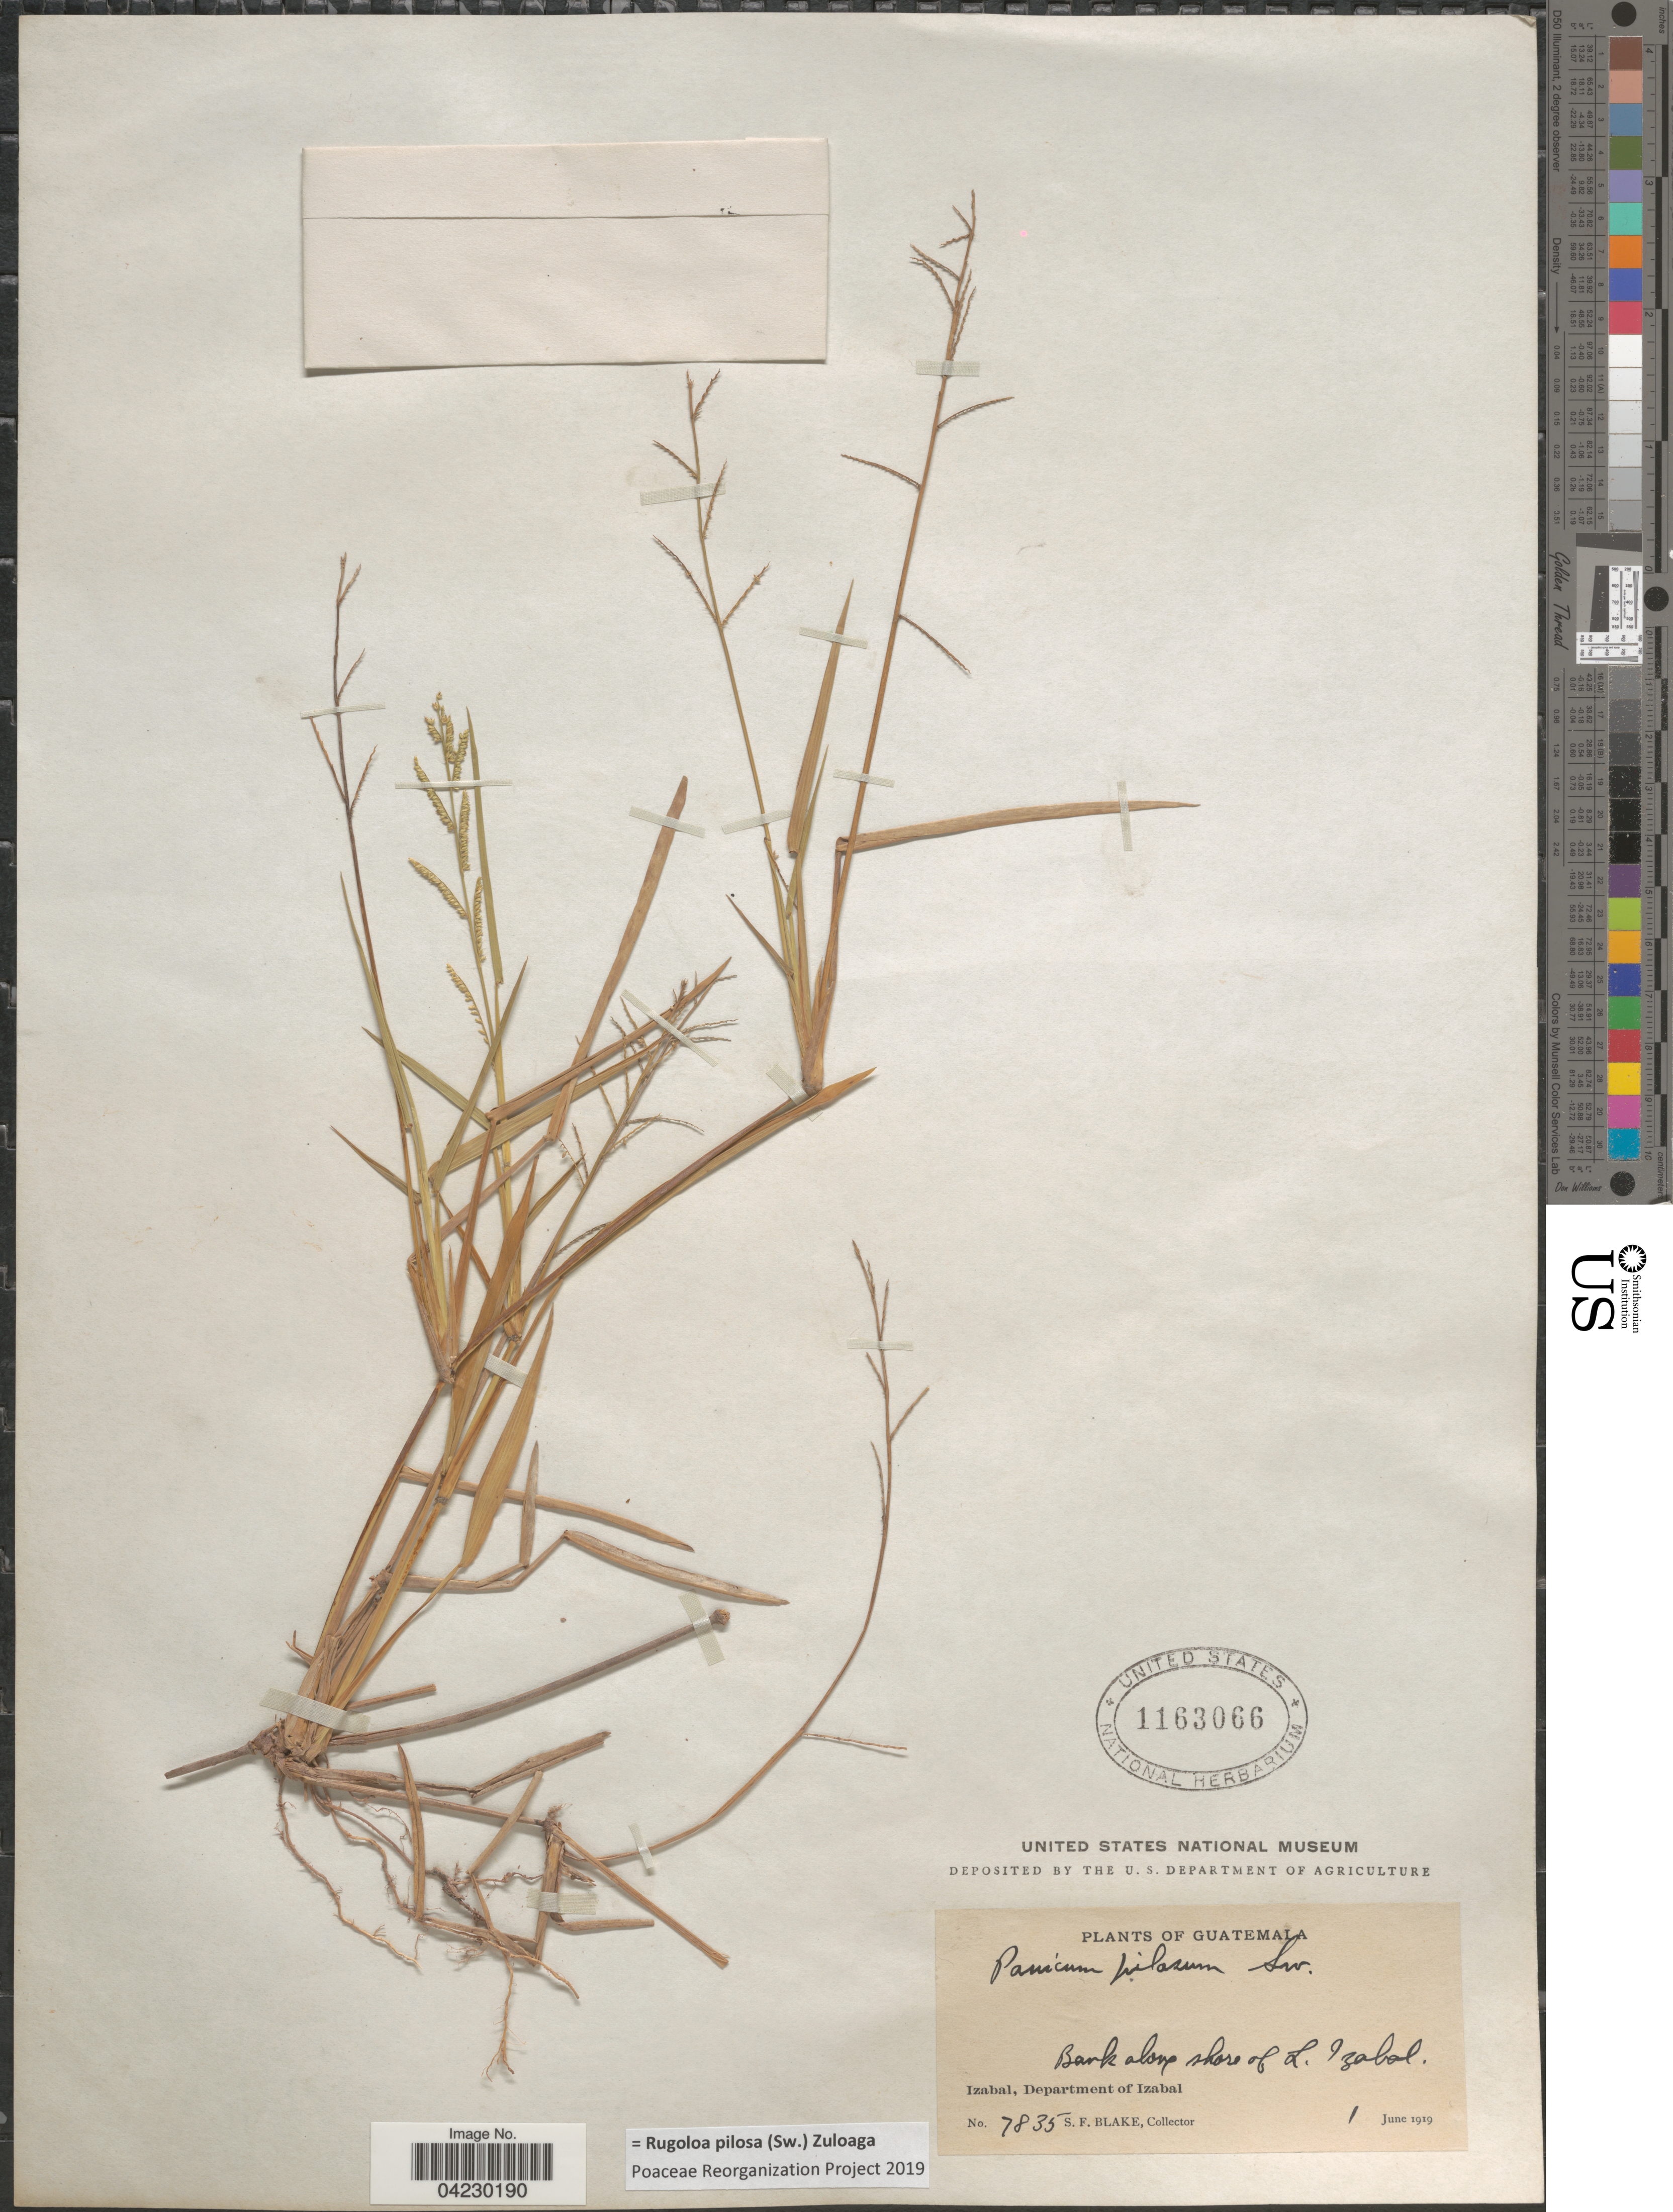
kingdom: Plantae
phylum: Tracheophyta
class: Liliopsida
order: Poales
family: Poaceae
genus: Rugoloa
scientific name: Rugoloa pilosa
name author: (Sw.) Zuloaga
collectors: S. Blake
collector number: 7835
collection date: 1919-06-01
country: Guatemala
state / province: Izabal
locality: Bank above shore of L. Izabal. Department of Izabal.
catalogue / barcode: US 1163066